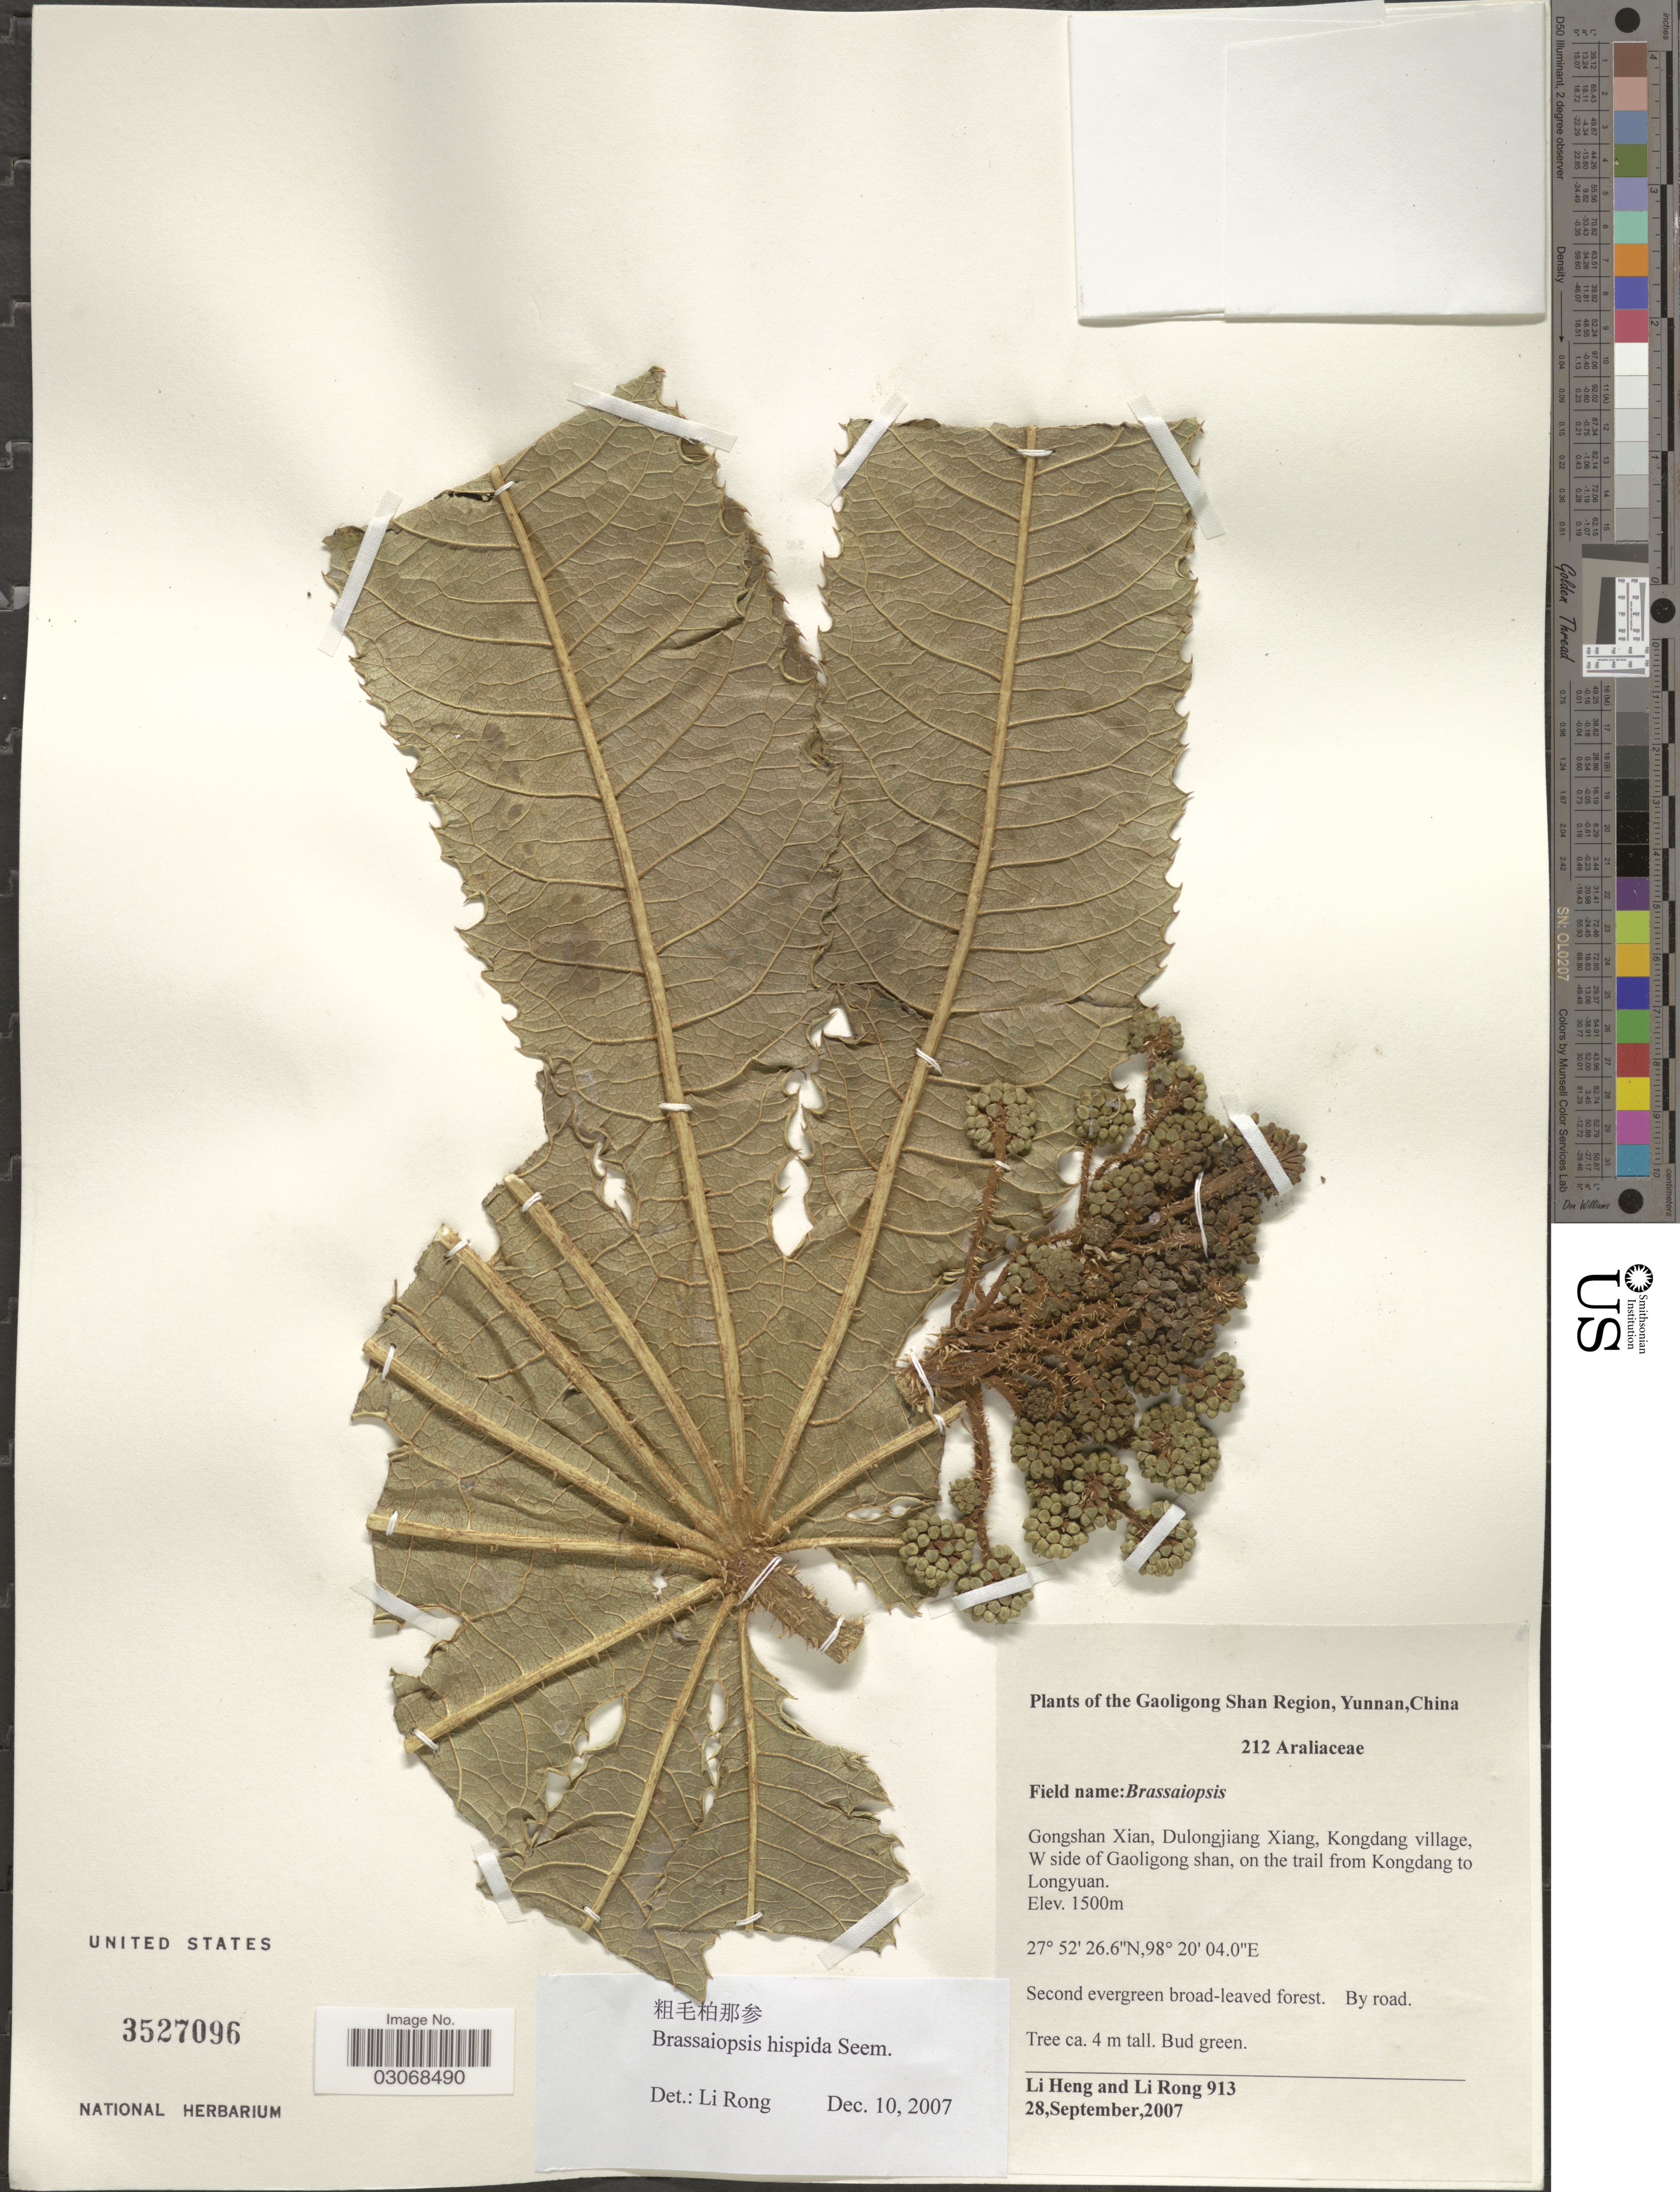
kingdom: Plantae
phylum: Tracheophyta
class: Magnoliopsida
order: Apiales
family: Araliaceae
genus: Brassaiopsis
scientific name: Brassaiopsis hispida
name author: Seem.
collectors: H. Li & R. Li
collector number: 913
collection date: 2007-09-28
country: China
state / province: Yunnan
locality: The Gaoligong Shan Region, Gongshan Xian, Dulongjiang Xiang, Kongdang village, W side of Gaoligong shan, on the trail from Kongdang to Longyuan.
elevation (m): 1500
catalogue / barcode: US 3527096